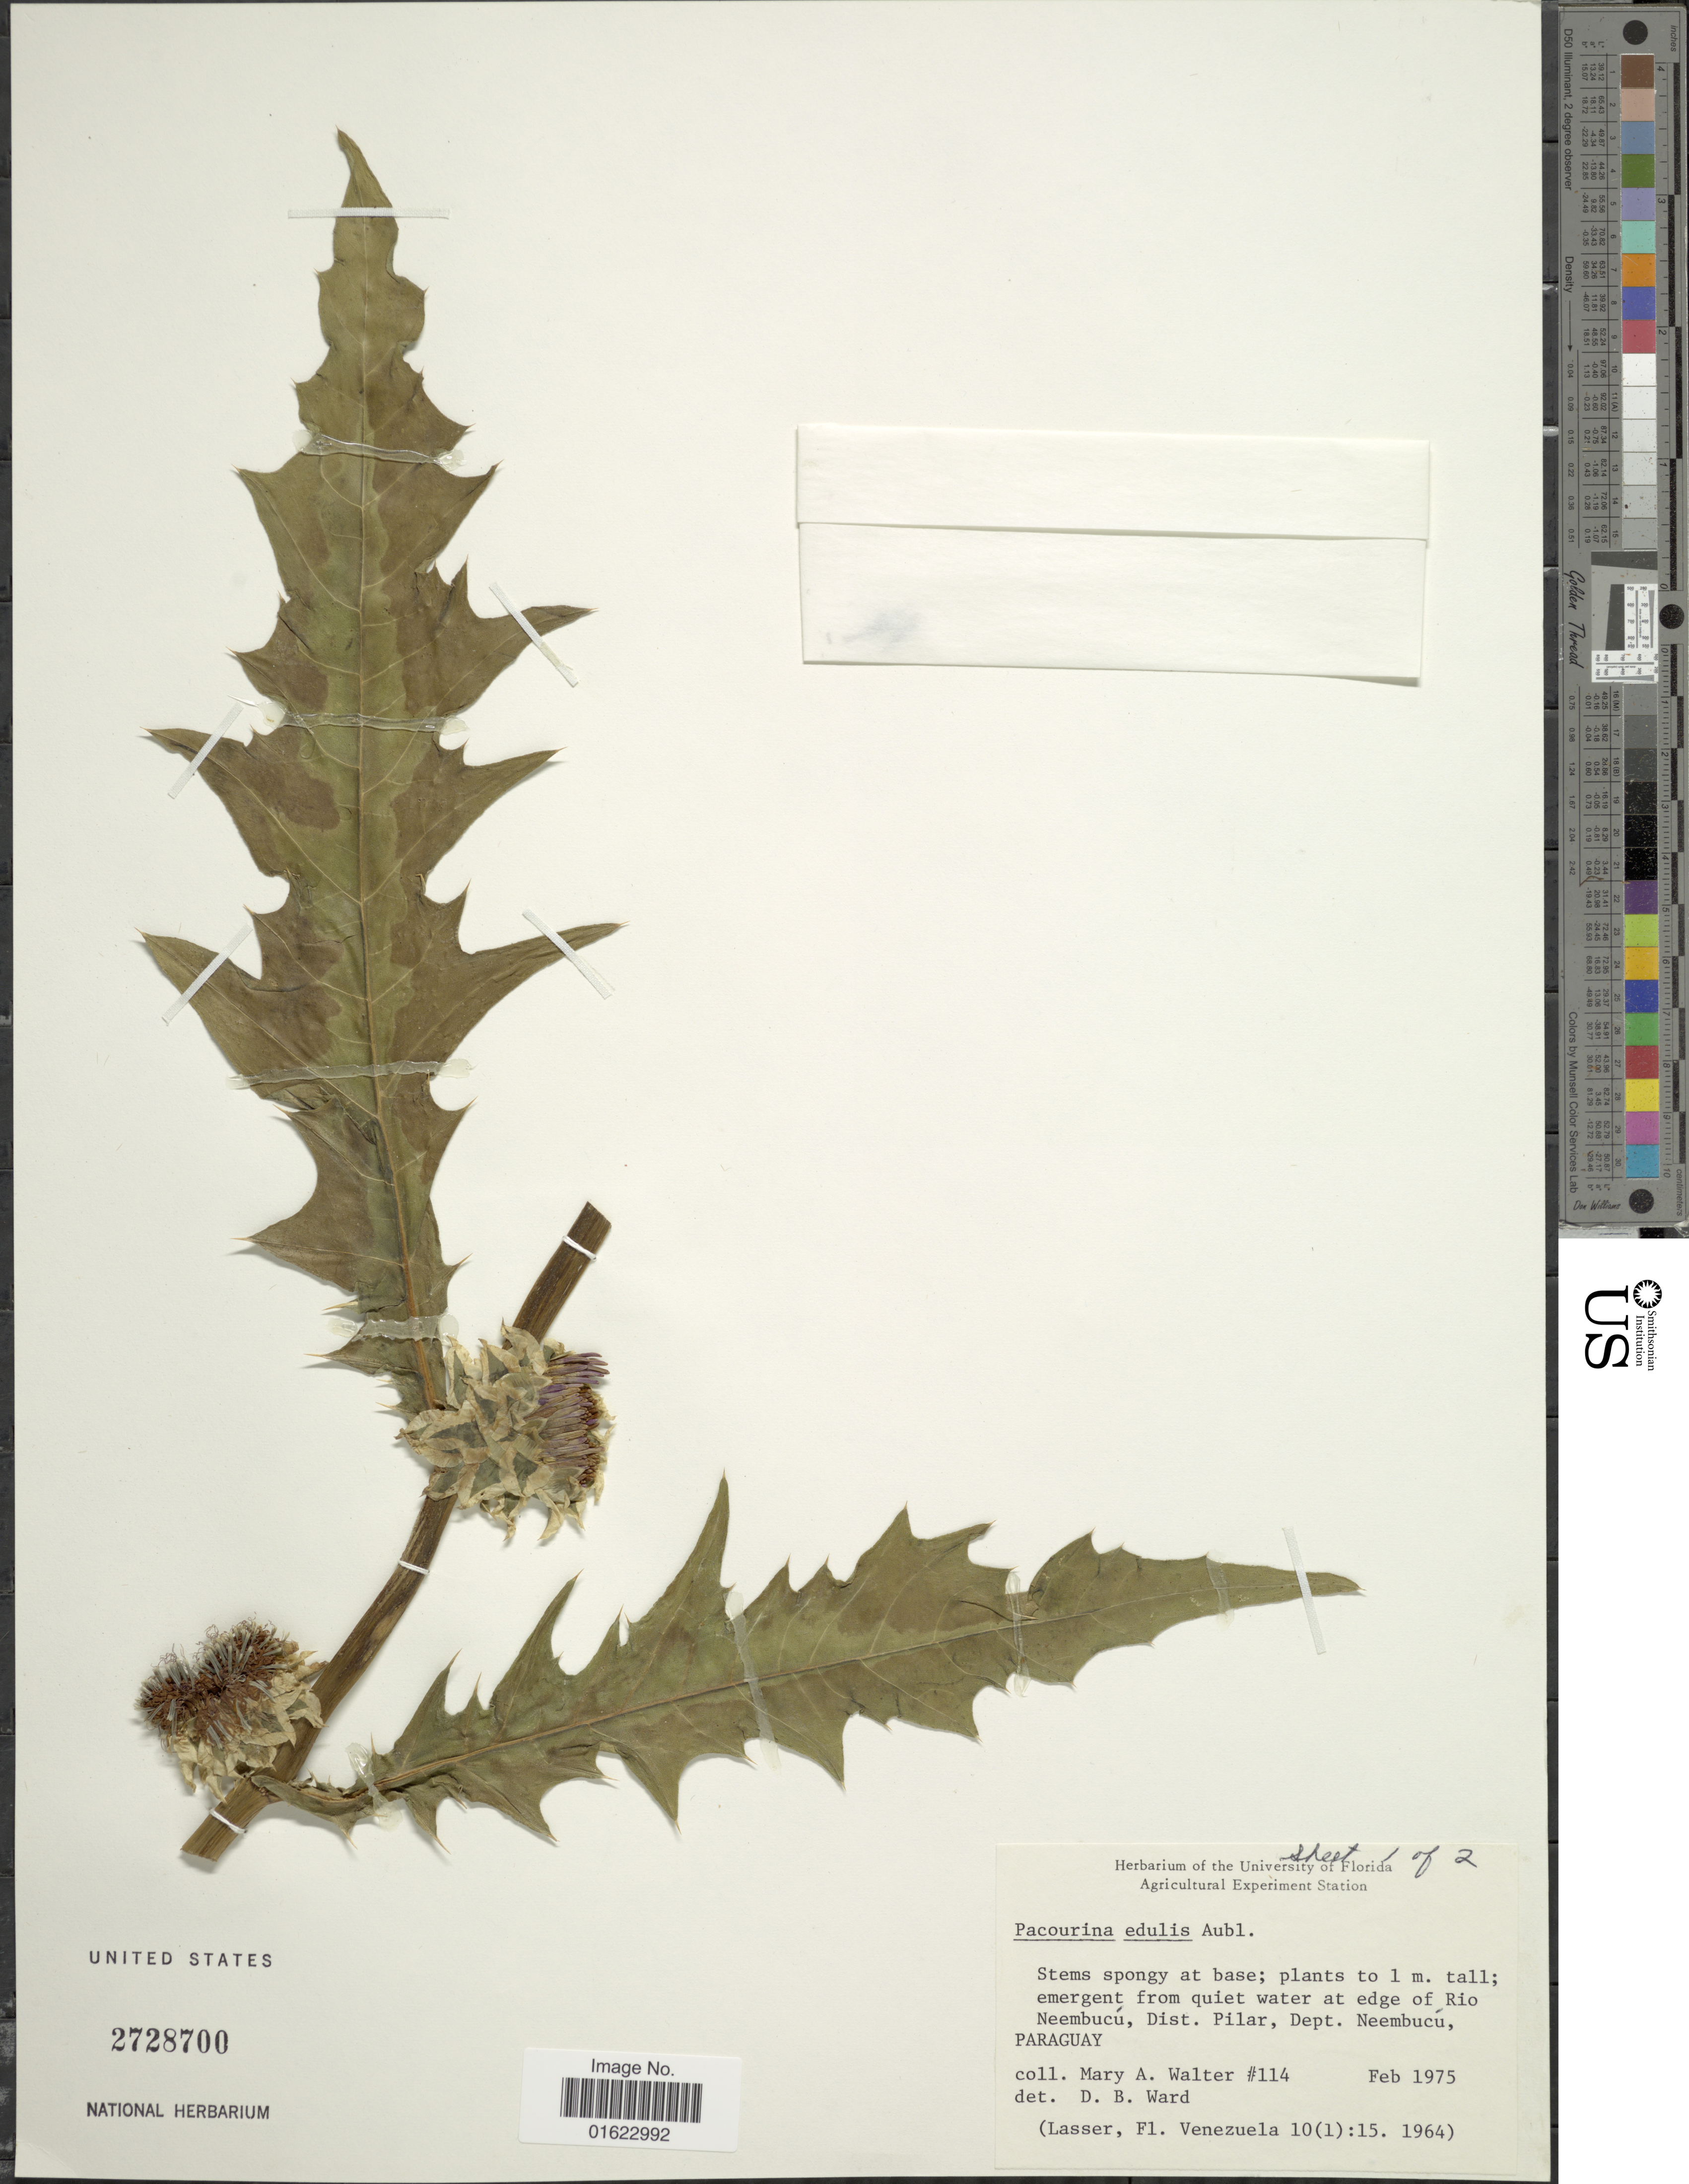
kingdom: Plantae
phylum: Tracheophyta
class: Magnoliopsida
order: Asterales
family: Asteraceae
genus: Pacourina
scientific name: Pacourina edulis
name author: Aubl.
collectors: M. A. Walter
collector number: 114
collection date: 1975-02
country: Paraguay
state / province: Neembucu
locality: From quiet water at edge of Rio Neembucu, Dist. Pilar. Dept. Neembucu. Paraguay.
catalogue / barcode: US 2728700